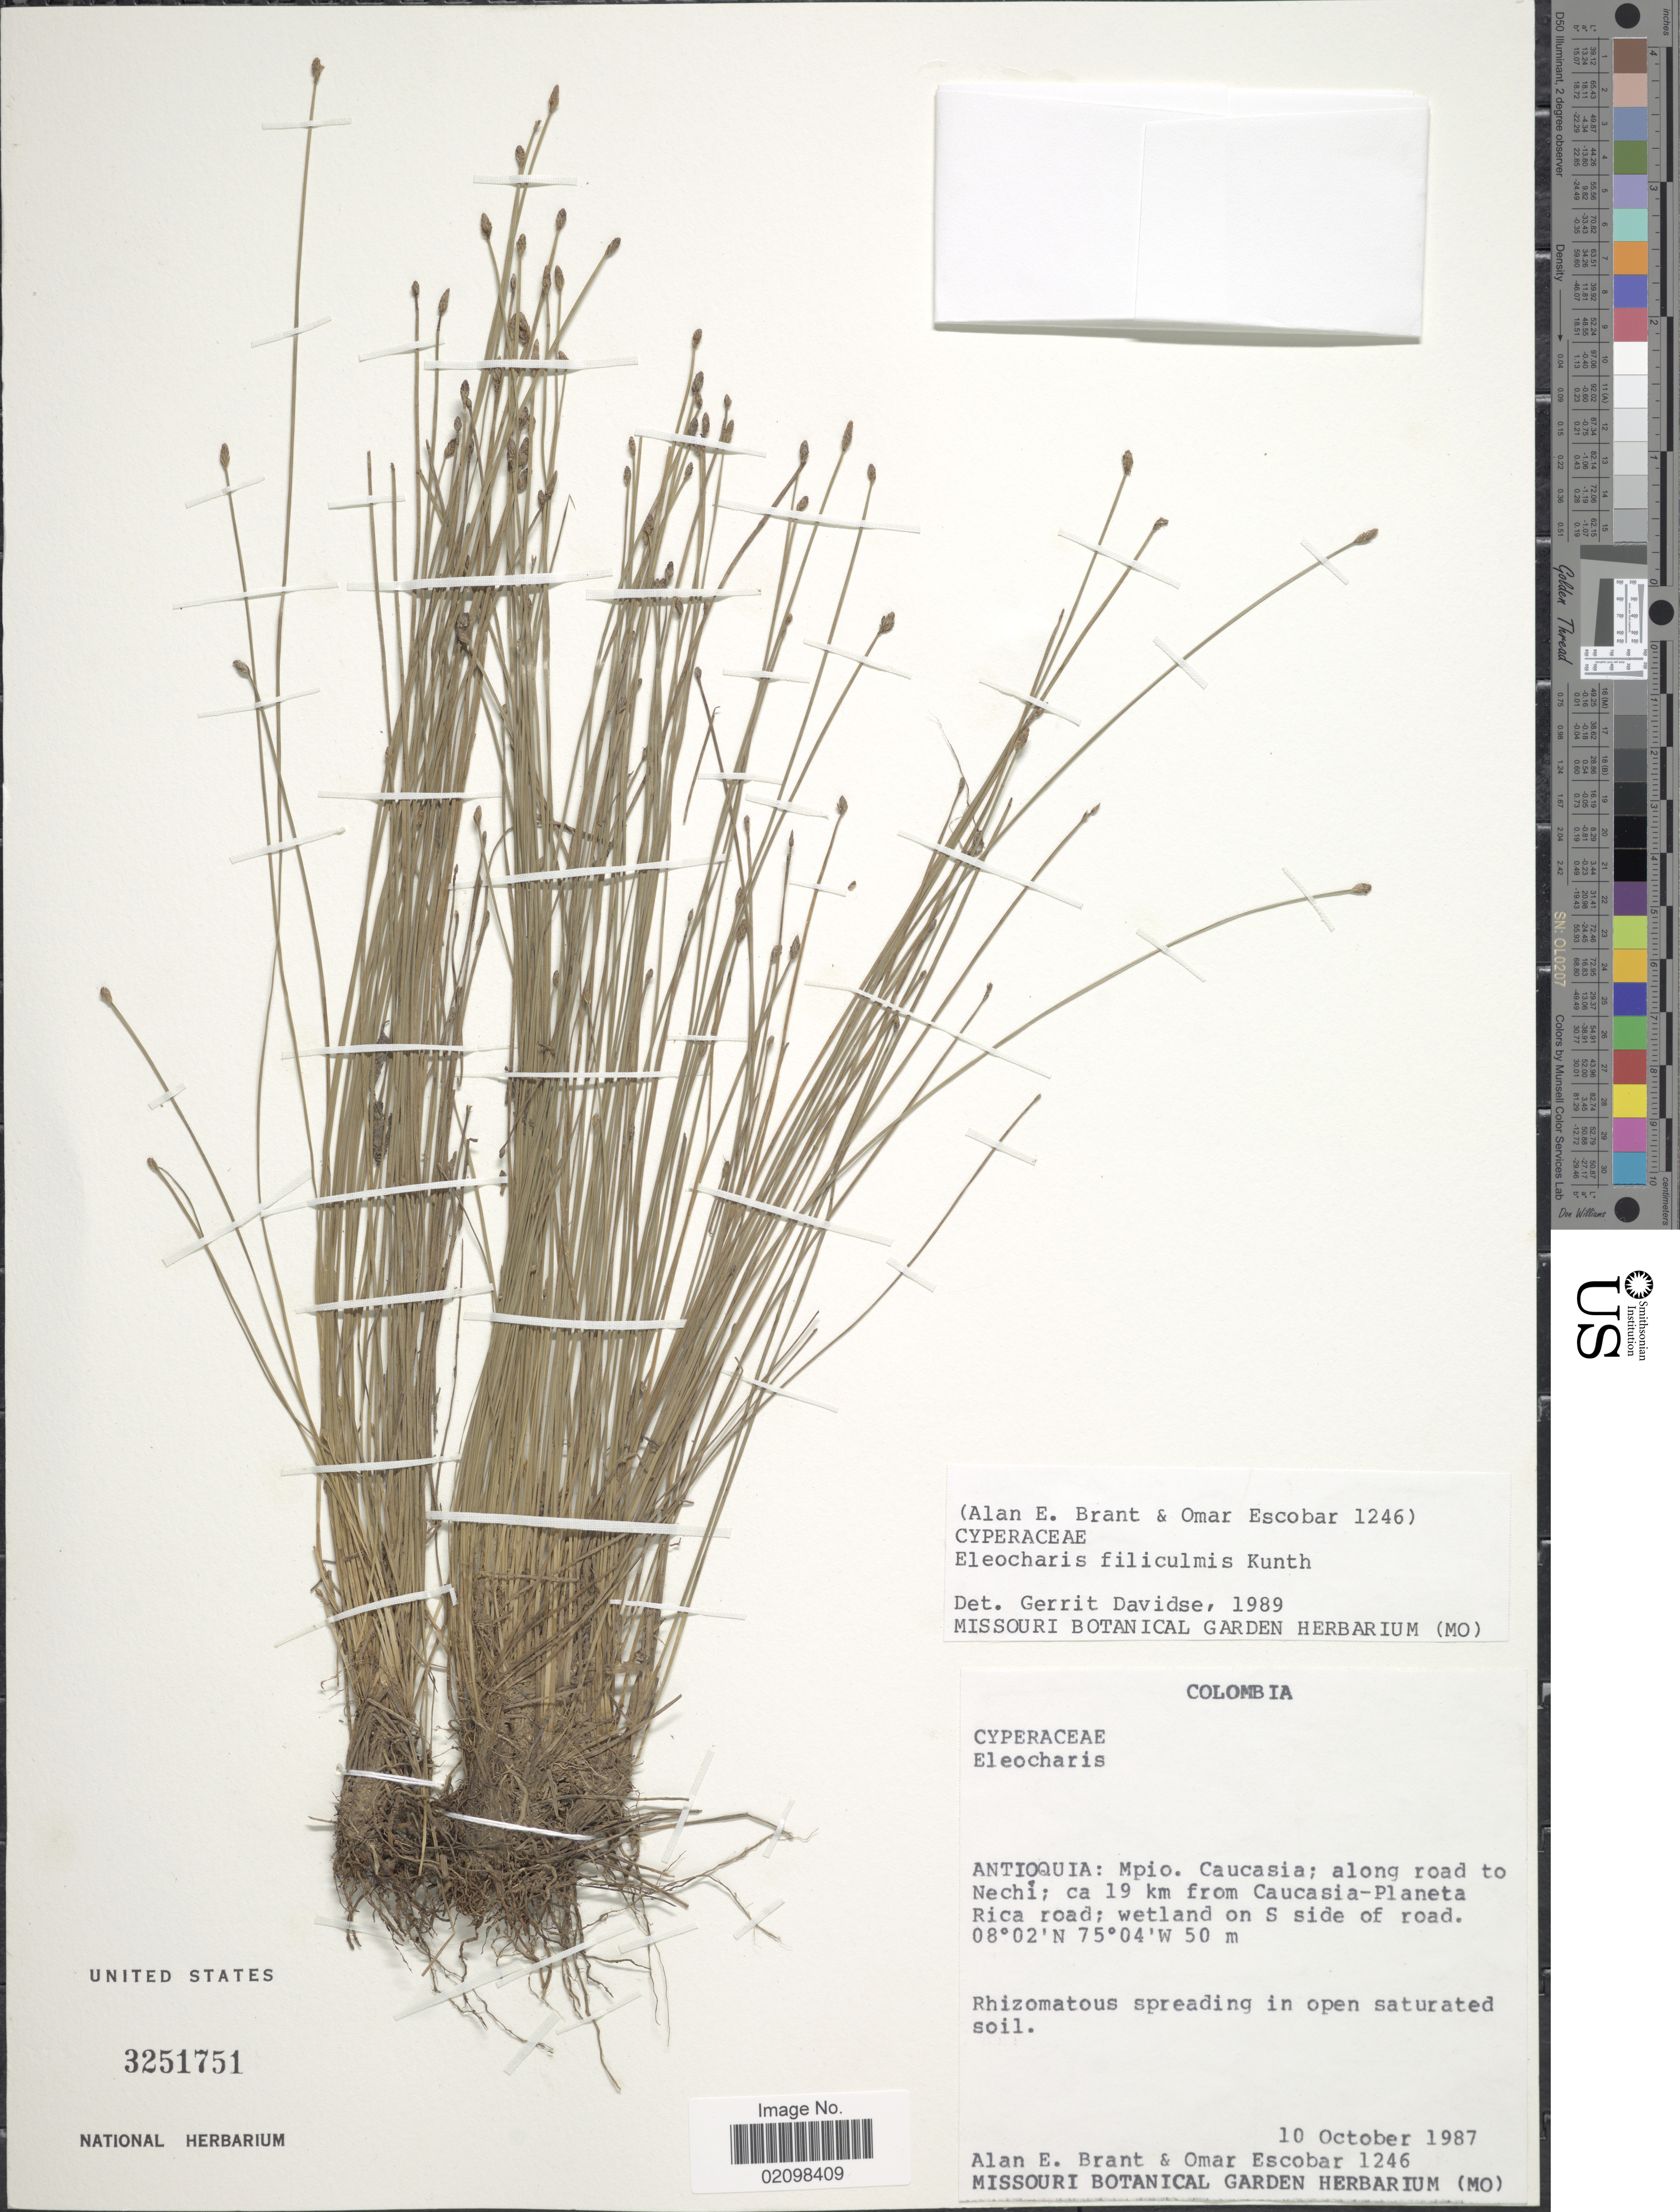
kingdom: Plantae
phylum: Tracheophyta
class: Liliopsida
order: Poales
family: Cyperaceae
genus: Eleocharis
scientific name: Eleocharis filiculmis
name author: Kunth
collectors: A. Brant & O. D. Escobar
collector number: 1246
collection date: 1987-10-10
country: Colombia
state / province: Antioquia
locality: Mpio. Caucasia; along road to Nechi; ca 19 km from Caucasia-Planeta Rica road; wetland on S side of road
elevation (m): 50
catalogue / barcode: US 3251751